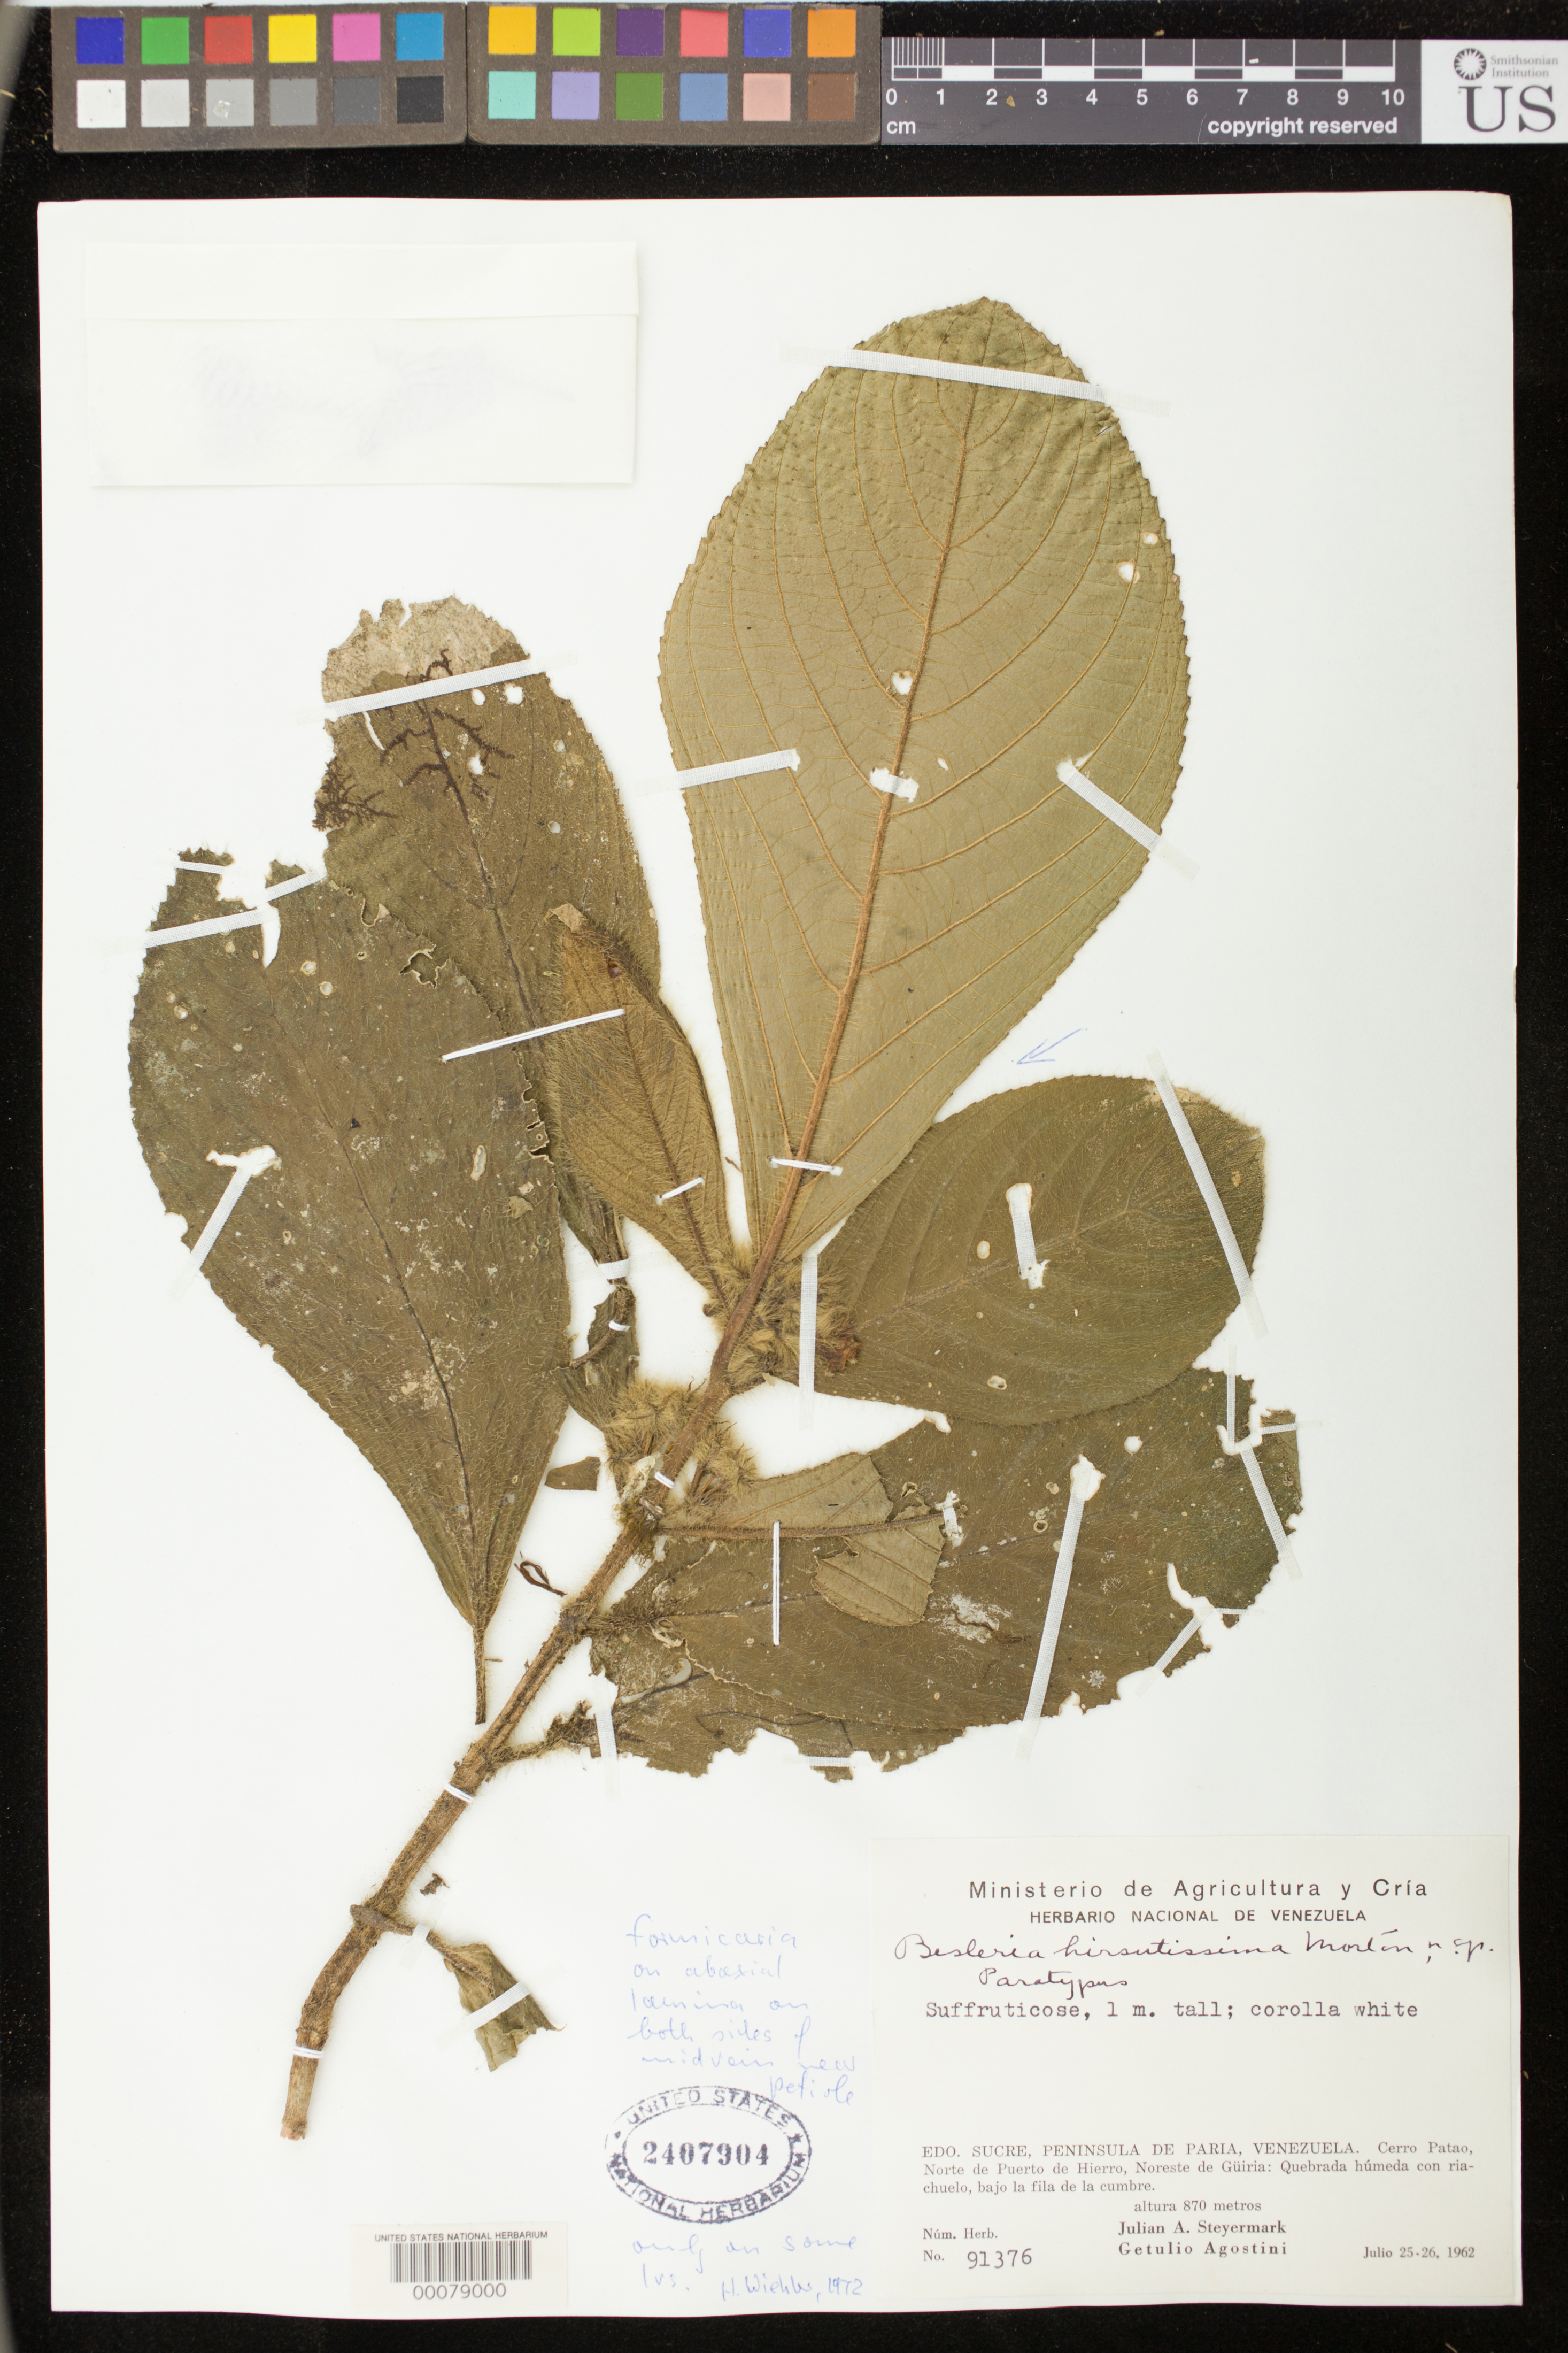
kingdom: Plantae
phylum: Tracheophyta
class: Magnoliopsida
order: Lamiales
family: Gesneriaceae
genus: Besleria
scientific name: Besleria hirsutissima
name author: (Benth.) Fritsch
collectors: J. Steyermark & G. Agostini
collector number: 91376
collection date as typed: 25-26 Jul 1962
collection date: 1962-07-25/1962-07-26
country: Venezuela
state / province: Sucre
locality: Peninsula de Paria, Cerro Patao, N of Puerto de Hierro, NE of Guiria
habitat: Humid quebrada with a brook, a short way to the summit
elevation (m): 870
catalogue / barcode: US 2407904